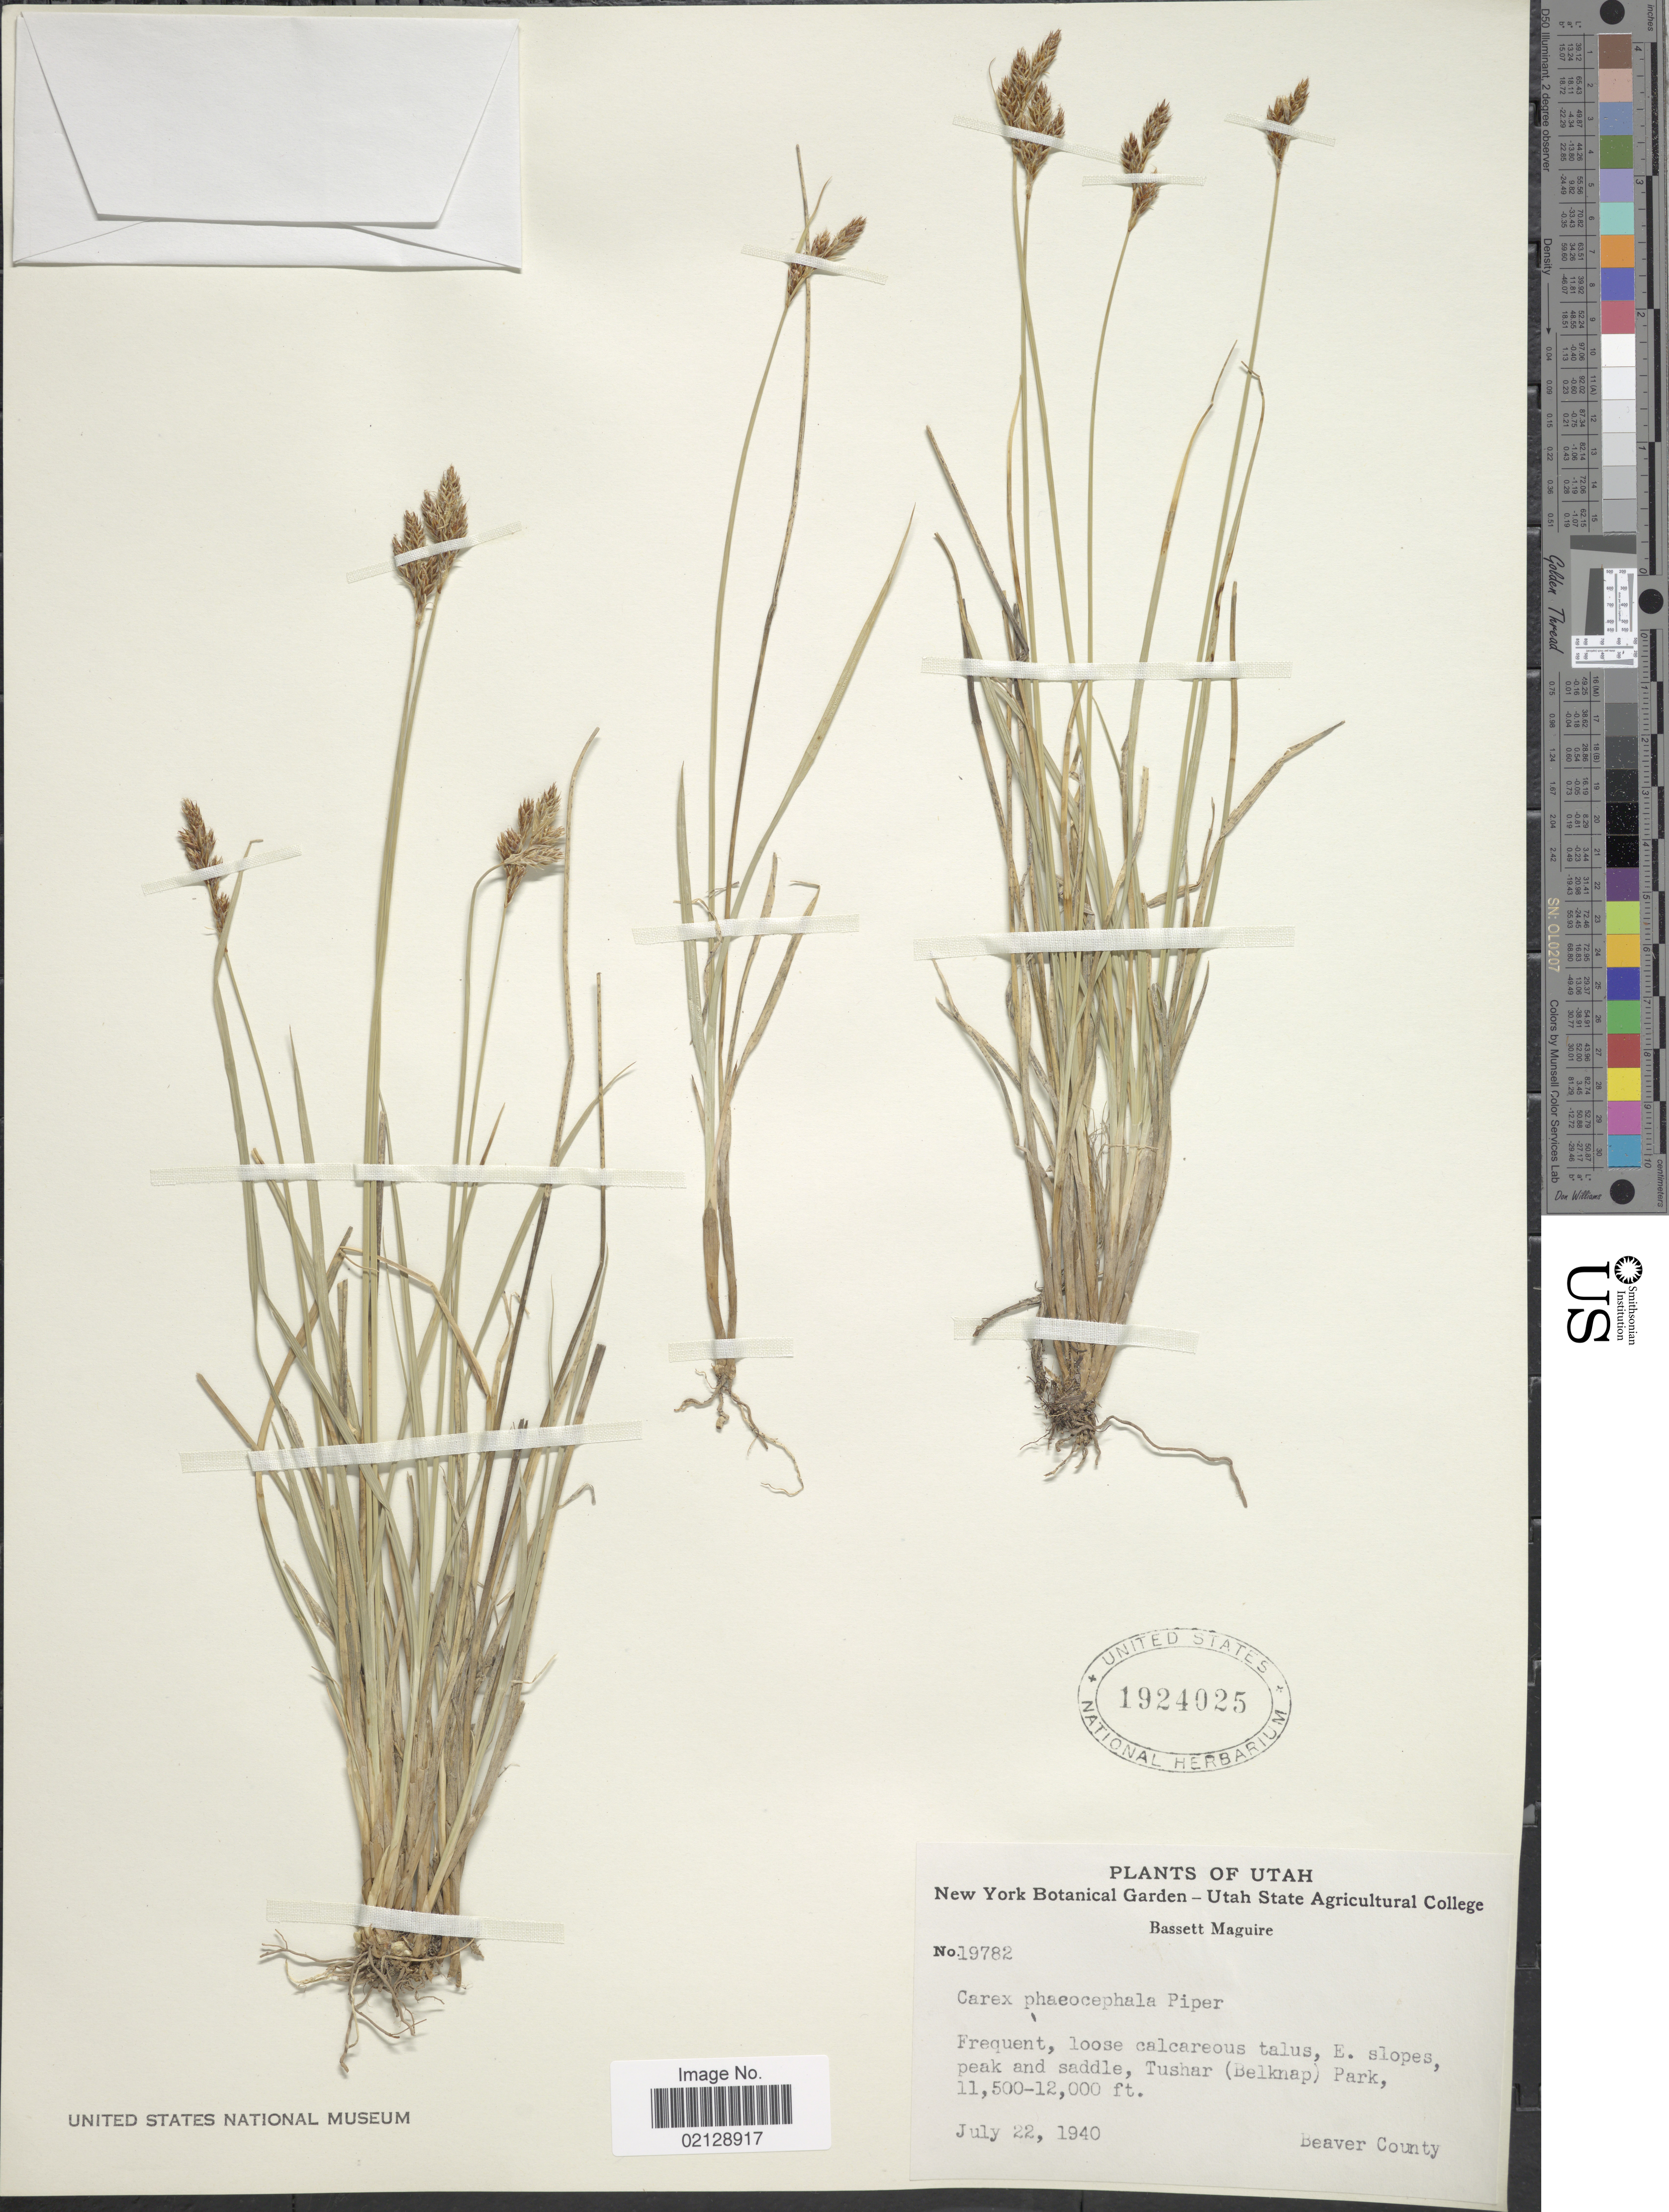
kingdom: Plantae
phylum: Tracheophyta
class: Liliopsida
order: Poales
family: Cyperaceae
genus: Carex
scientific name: Carex phaeocephala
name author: Piper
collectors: B. Maguire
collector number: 19782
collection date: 1940-07-22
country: United States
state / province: Utah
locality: Frequent, loose calcareous talus, E. slopes, peak and saddle, Tushar (Belknap) Park, Beaver County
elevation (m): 3505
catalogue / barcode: US 1924025